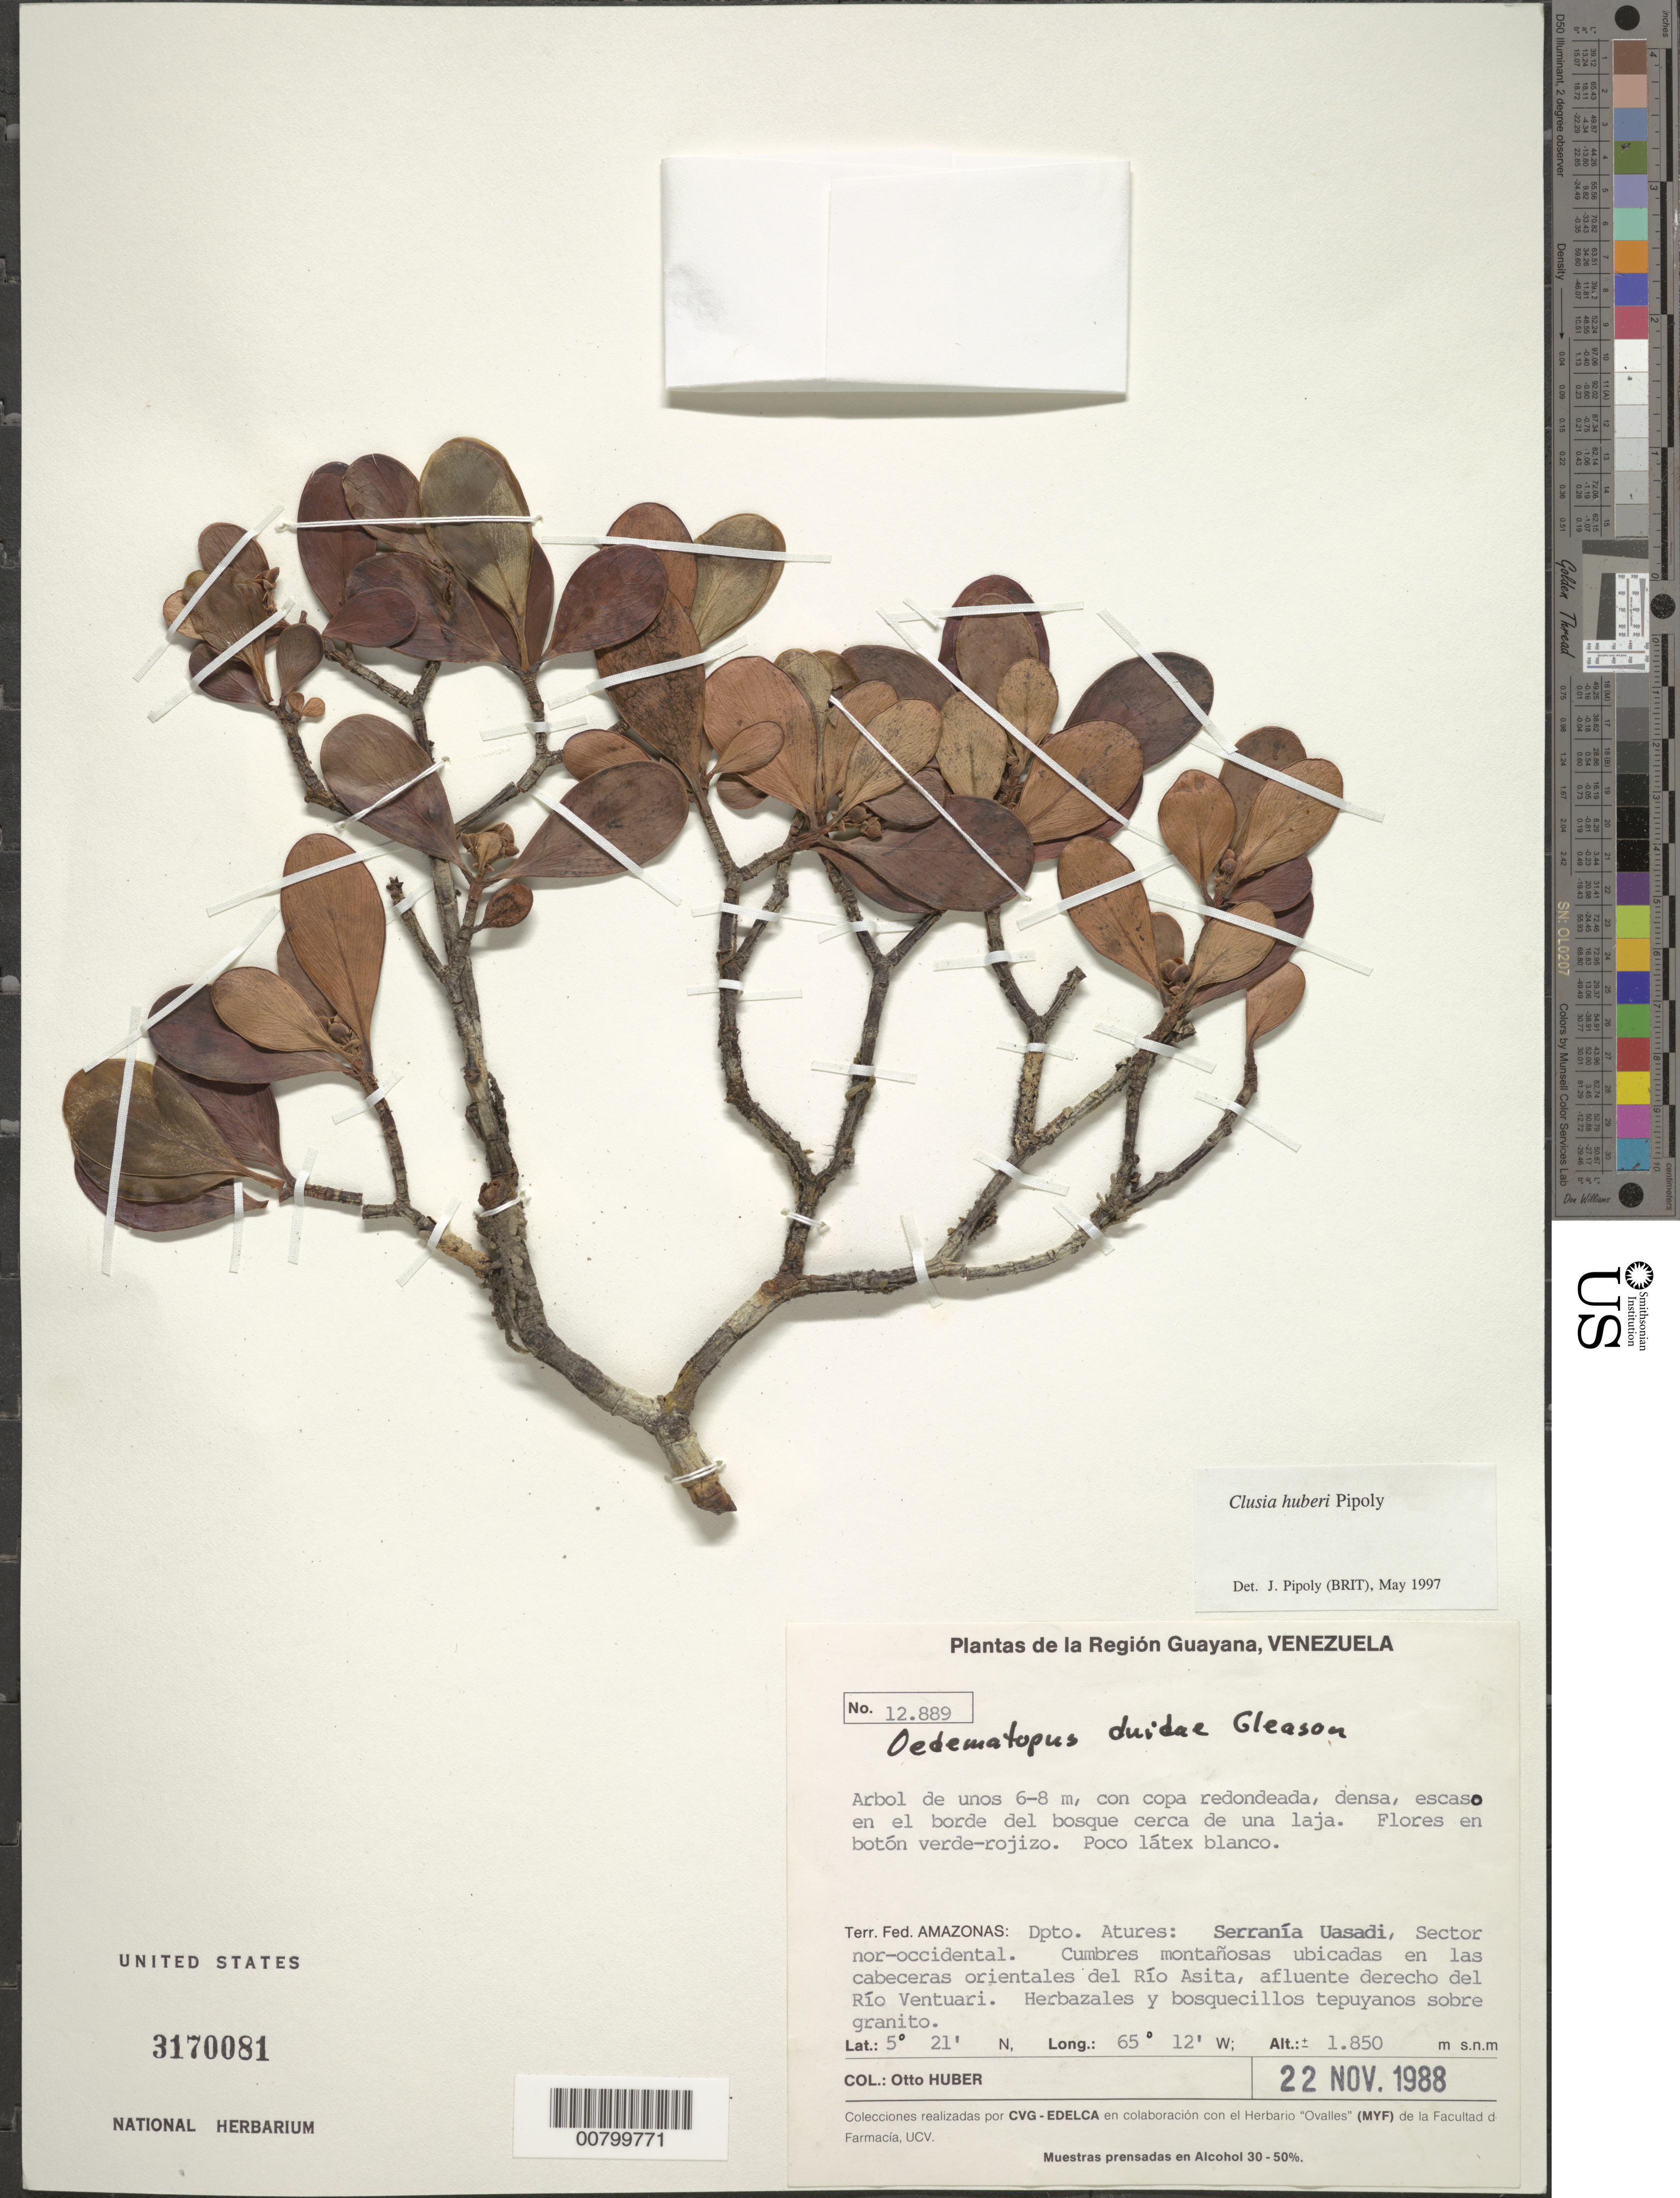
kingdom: Plantae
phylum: Tracheophyta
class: Magnoliopsida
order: Malpighiales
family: Clusiaceae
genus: Clusia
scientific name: Clusia huberi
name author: Pipoly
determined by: Pipoly, J. J., III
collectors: O. Huber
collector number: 12889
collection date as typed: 22-Nov-88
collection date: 1988-11-22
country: Venezuela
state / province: Amazonas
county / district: Atures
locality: Serrania Uasadi, sector nor-occidental; cabeceras orientales del Río Asita, afluente derecho del Río Ventuari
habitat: Herbazales y bosquecillos tepuyanos sobre granito. Con copa redondeada, densa, escaso, en el borde del bosque cerca de una laja.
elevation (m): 1850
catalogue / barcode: US 3170081